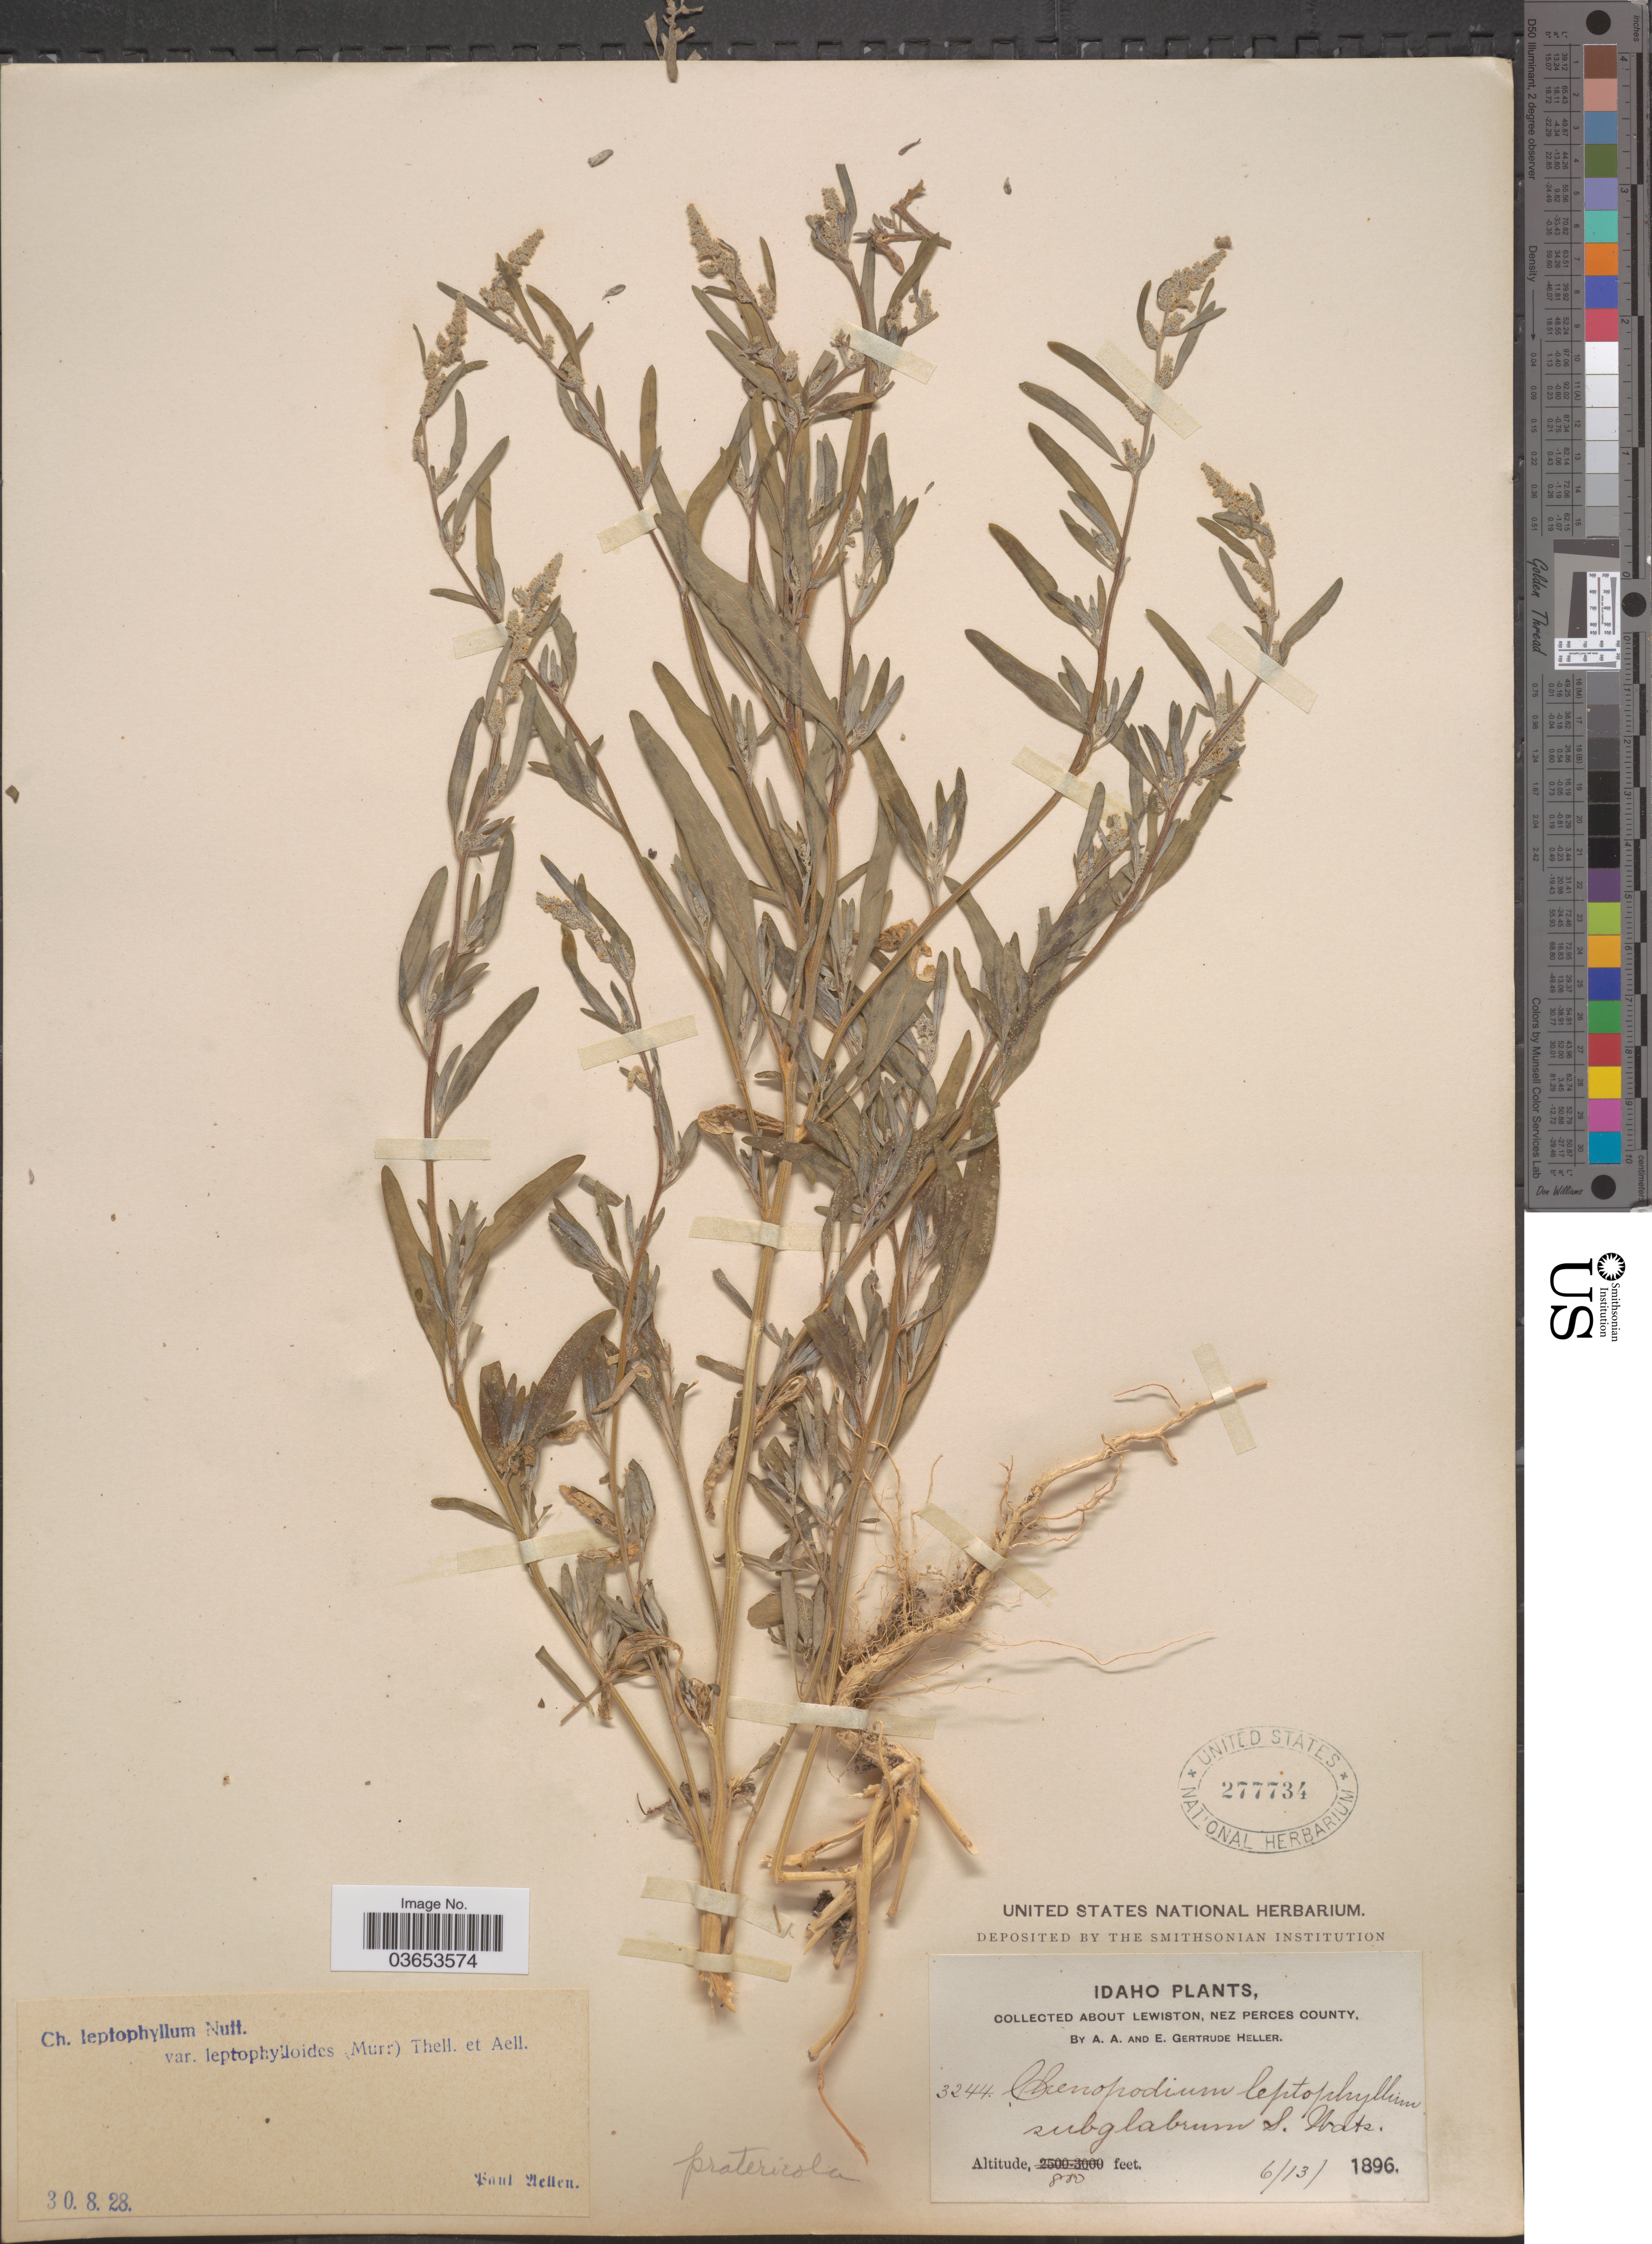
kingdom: Plantae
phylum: Tracheophyta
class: Magnoliopsida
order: Caryophyllales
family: Amaranthaceae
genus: Chenopodium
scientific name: Chenopodium leptophyllum var. leptophylloides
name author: (Murr) Thell. & Aellen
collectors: A. A. Heller & E. G. Heller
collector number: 3244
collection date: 1896-06-13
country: United States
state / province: Idaho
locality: About Lewiston, Nez Perces County.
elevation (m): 244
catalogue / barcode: US 277734